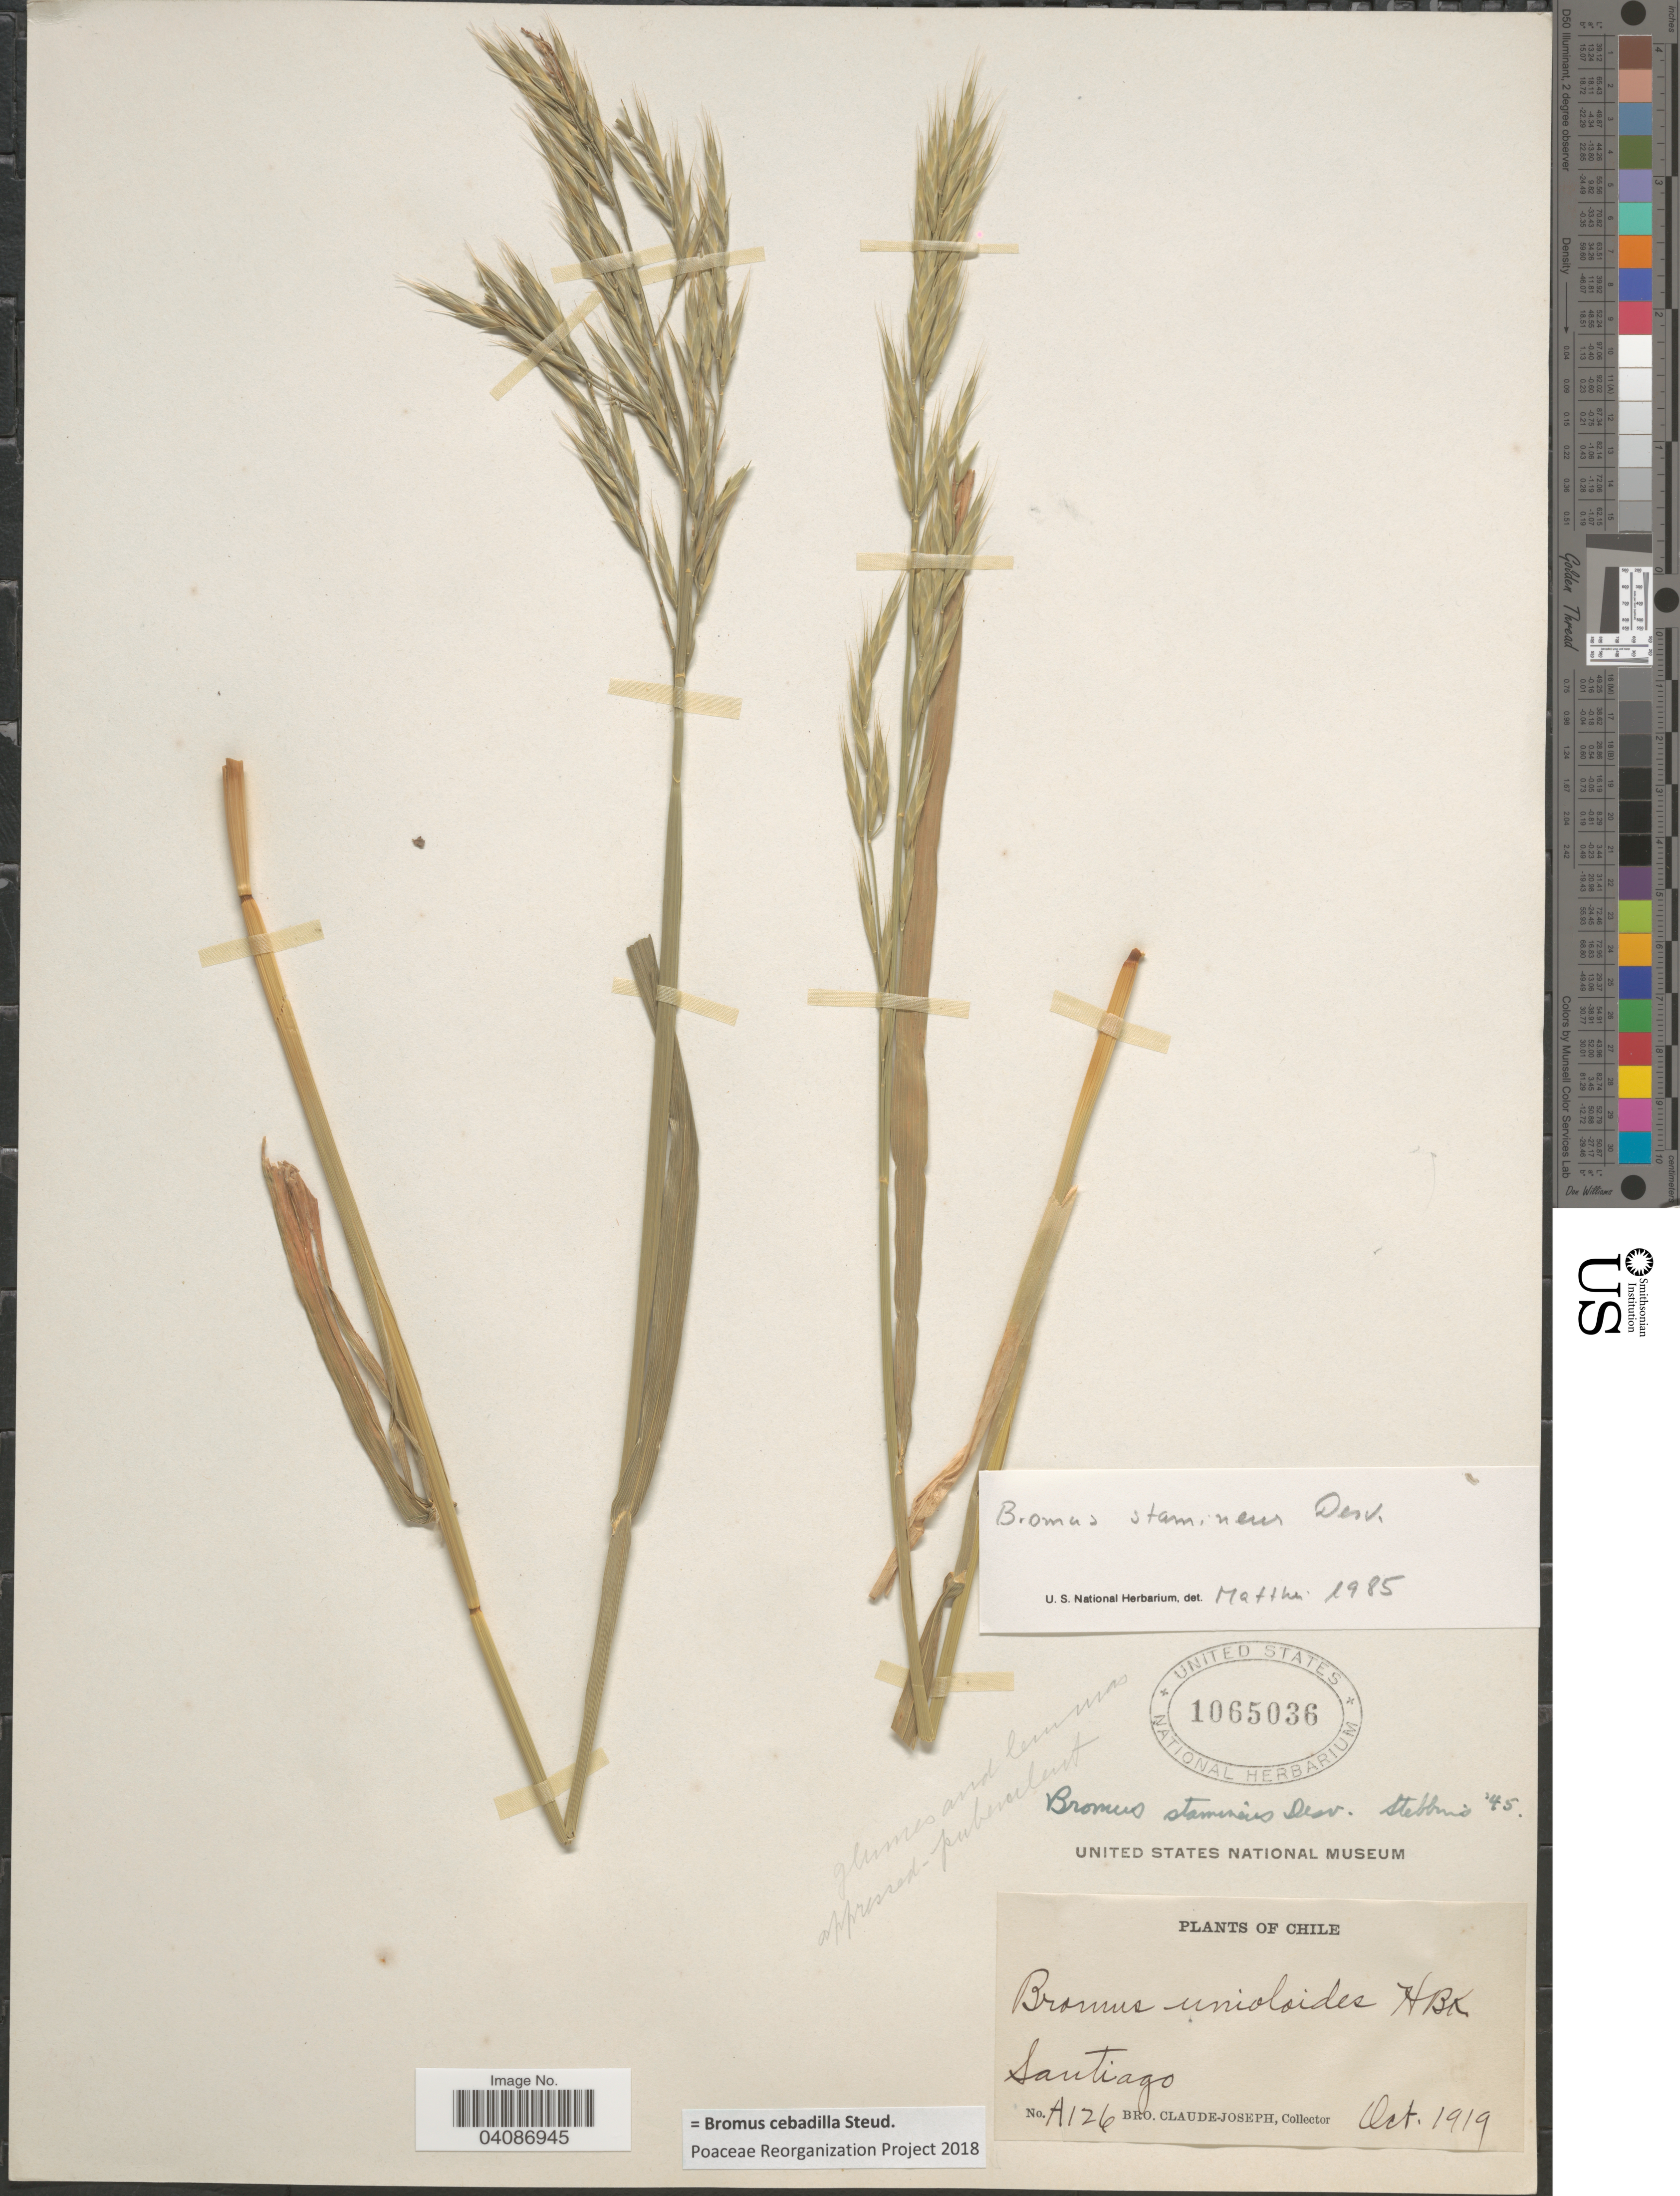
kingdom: Plantae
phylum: Tracheophyta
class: Liliopsida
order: Poales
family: Poaceae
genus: Bromus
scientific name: Bromus cebadilla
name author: Steud.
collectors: Bro. Claude-Joseph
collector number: A126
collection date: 1919-10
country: Chile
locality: Santiago.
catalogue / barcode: US 1065036